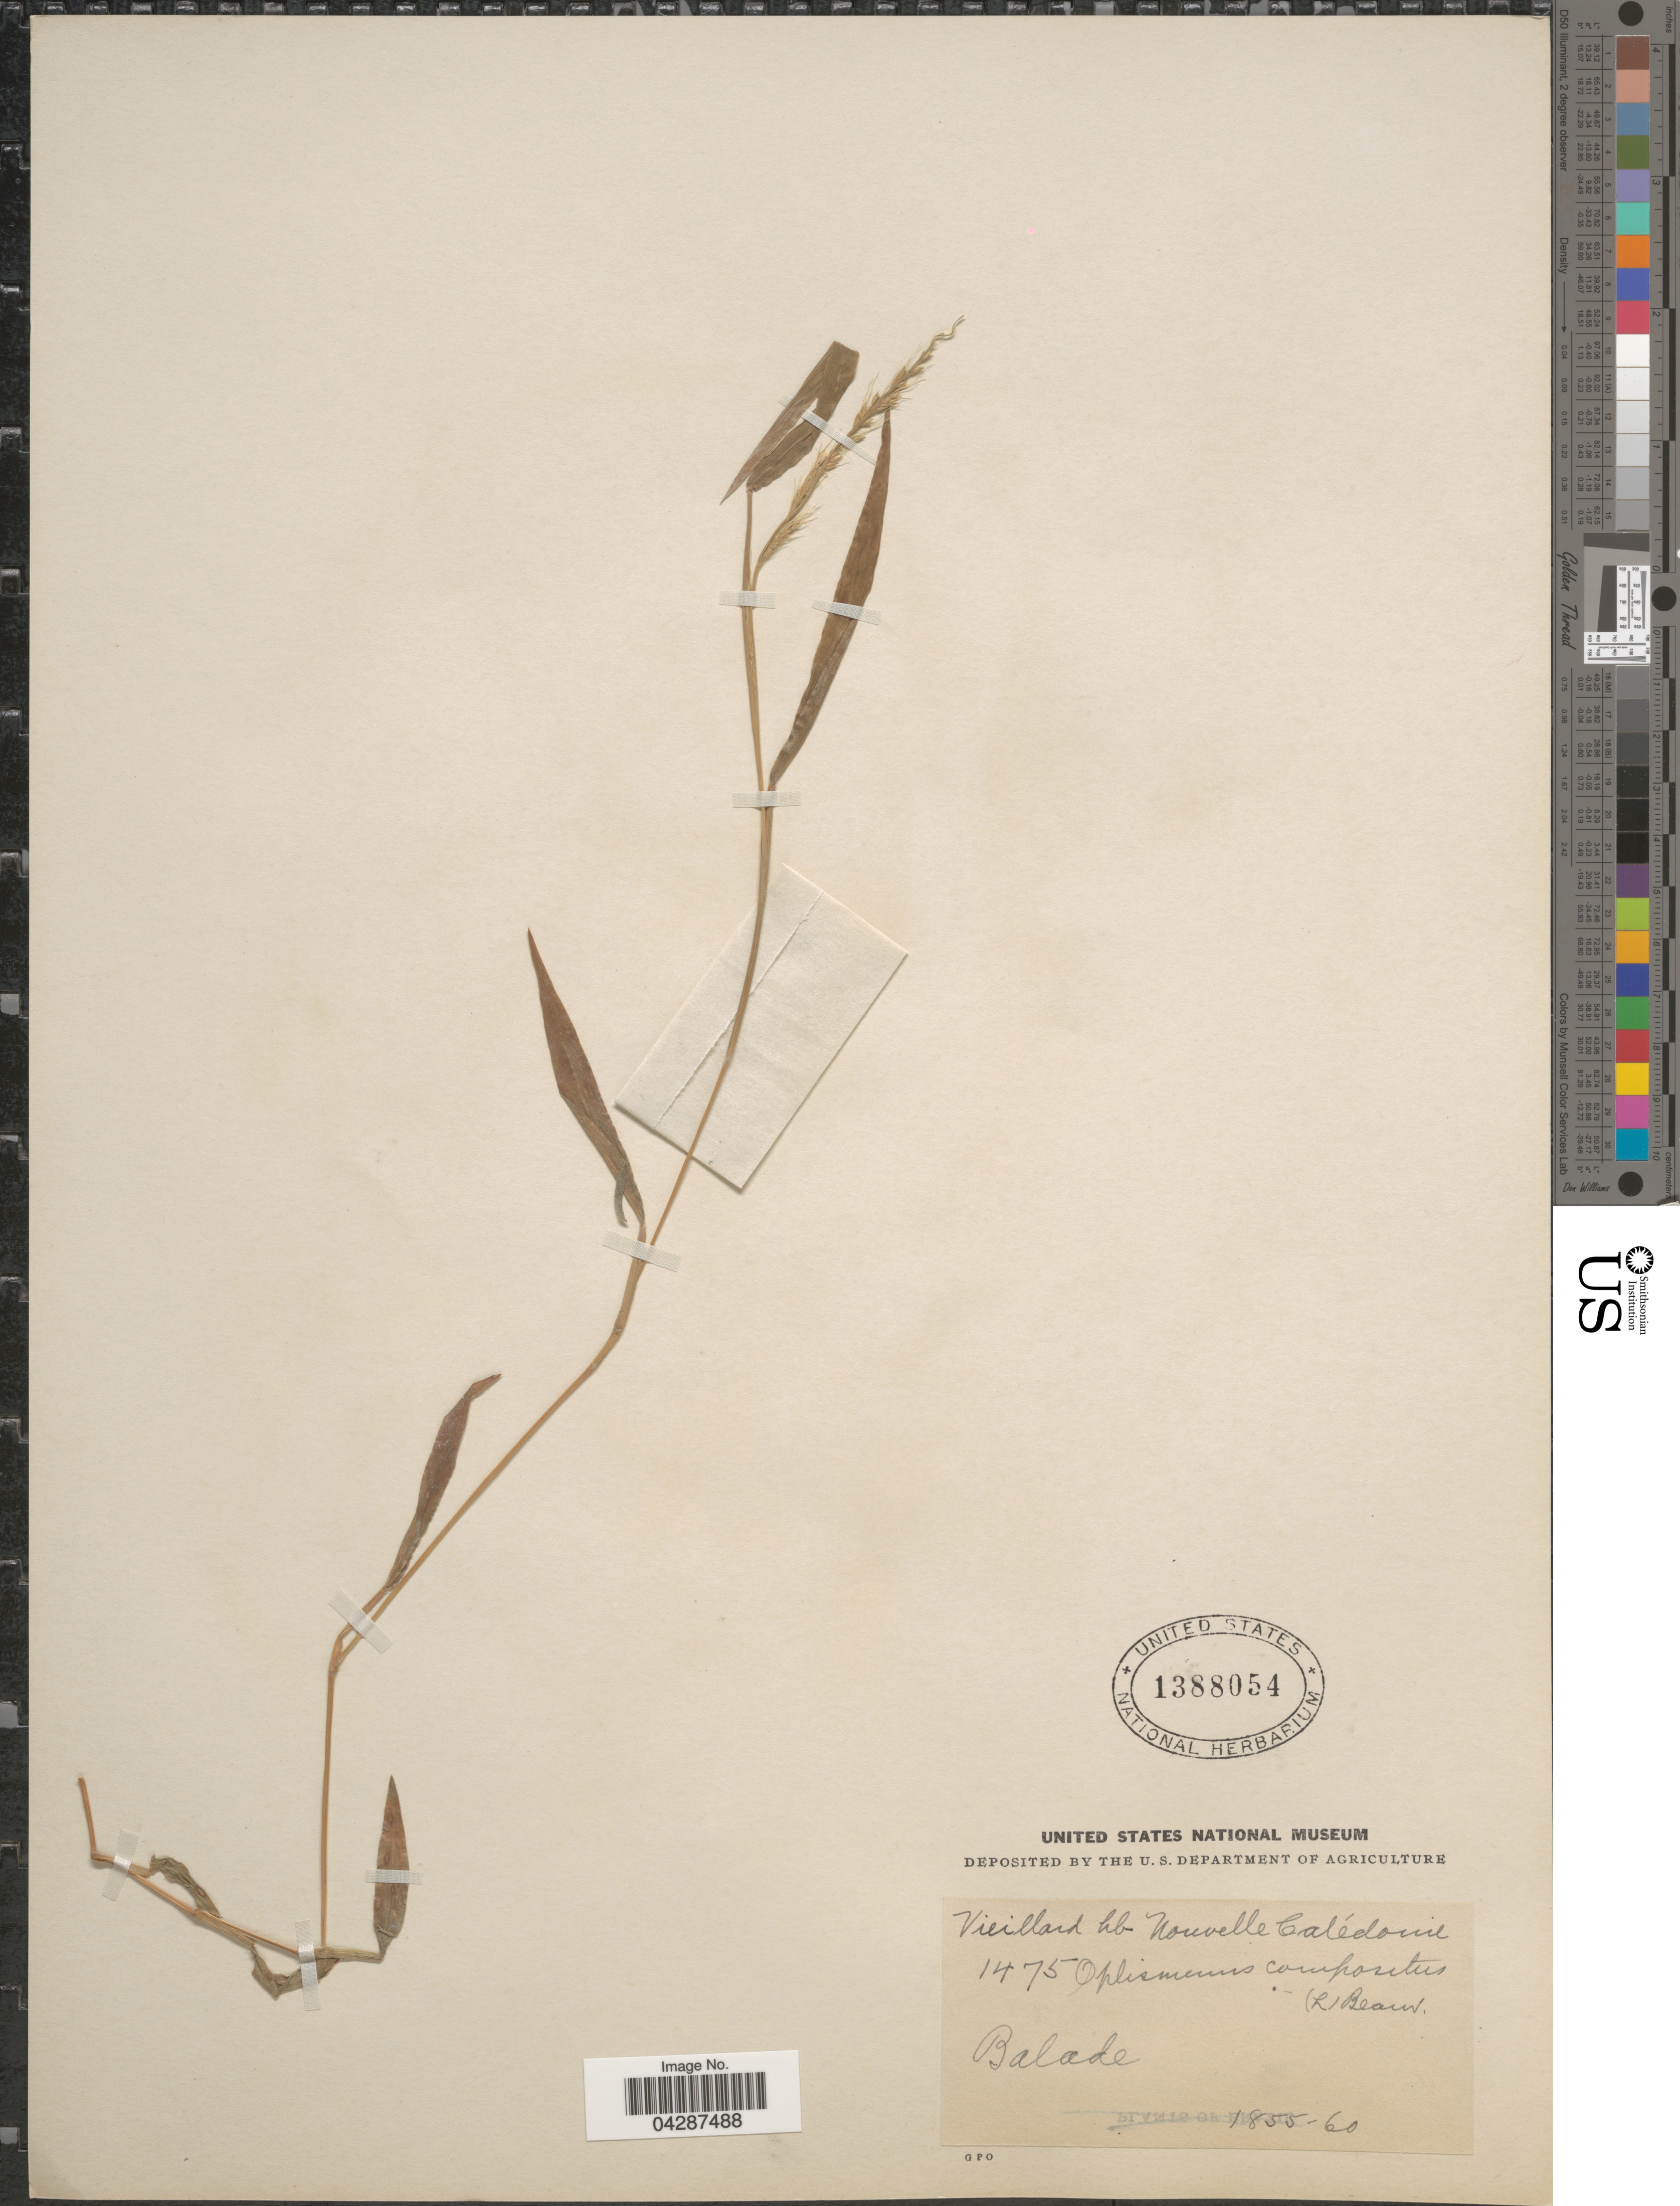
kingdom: Plantae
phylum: Tracheophyta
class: Liliopsida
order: Poales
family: Poaceae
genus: Oplismenus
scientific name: Oplismenus compositus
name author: (L.) P. Beauv.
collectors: ex herb. Vieillard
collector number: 1475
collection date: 1855/1860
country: New Caledonia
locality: Nouvelle Calédonie. Balade.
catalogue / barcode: US 1388054